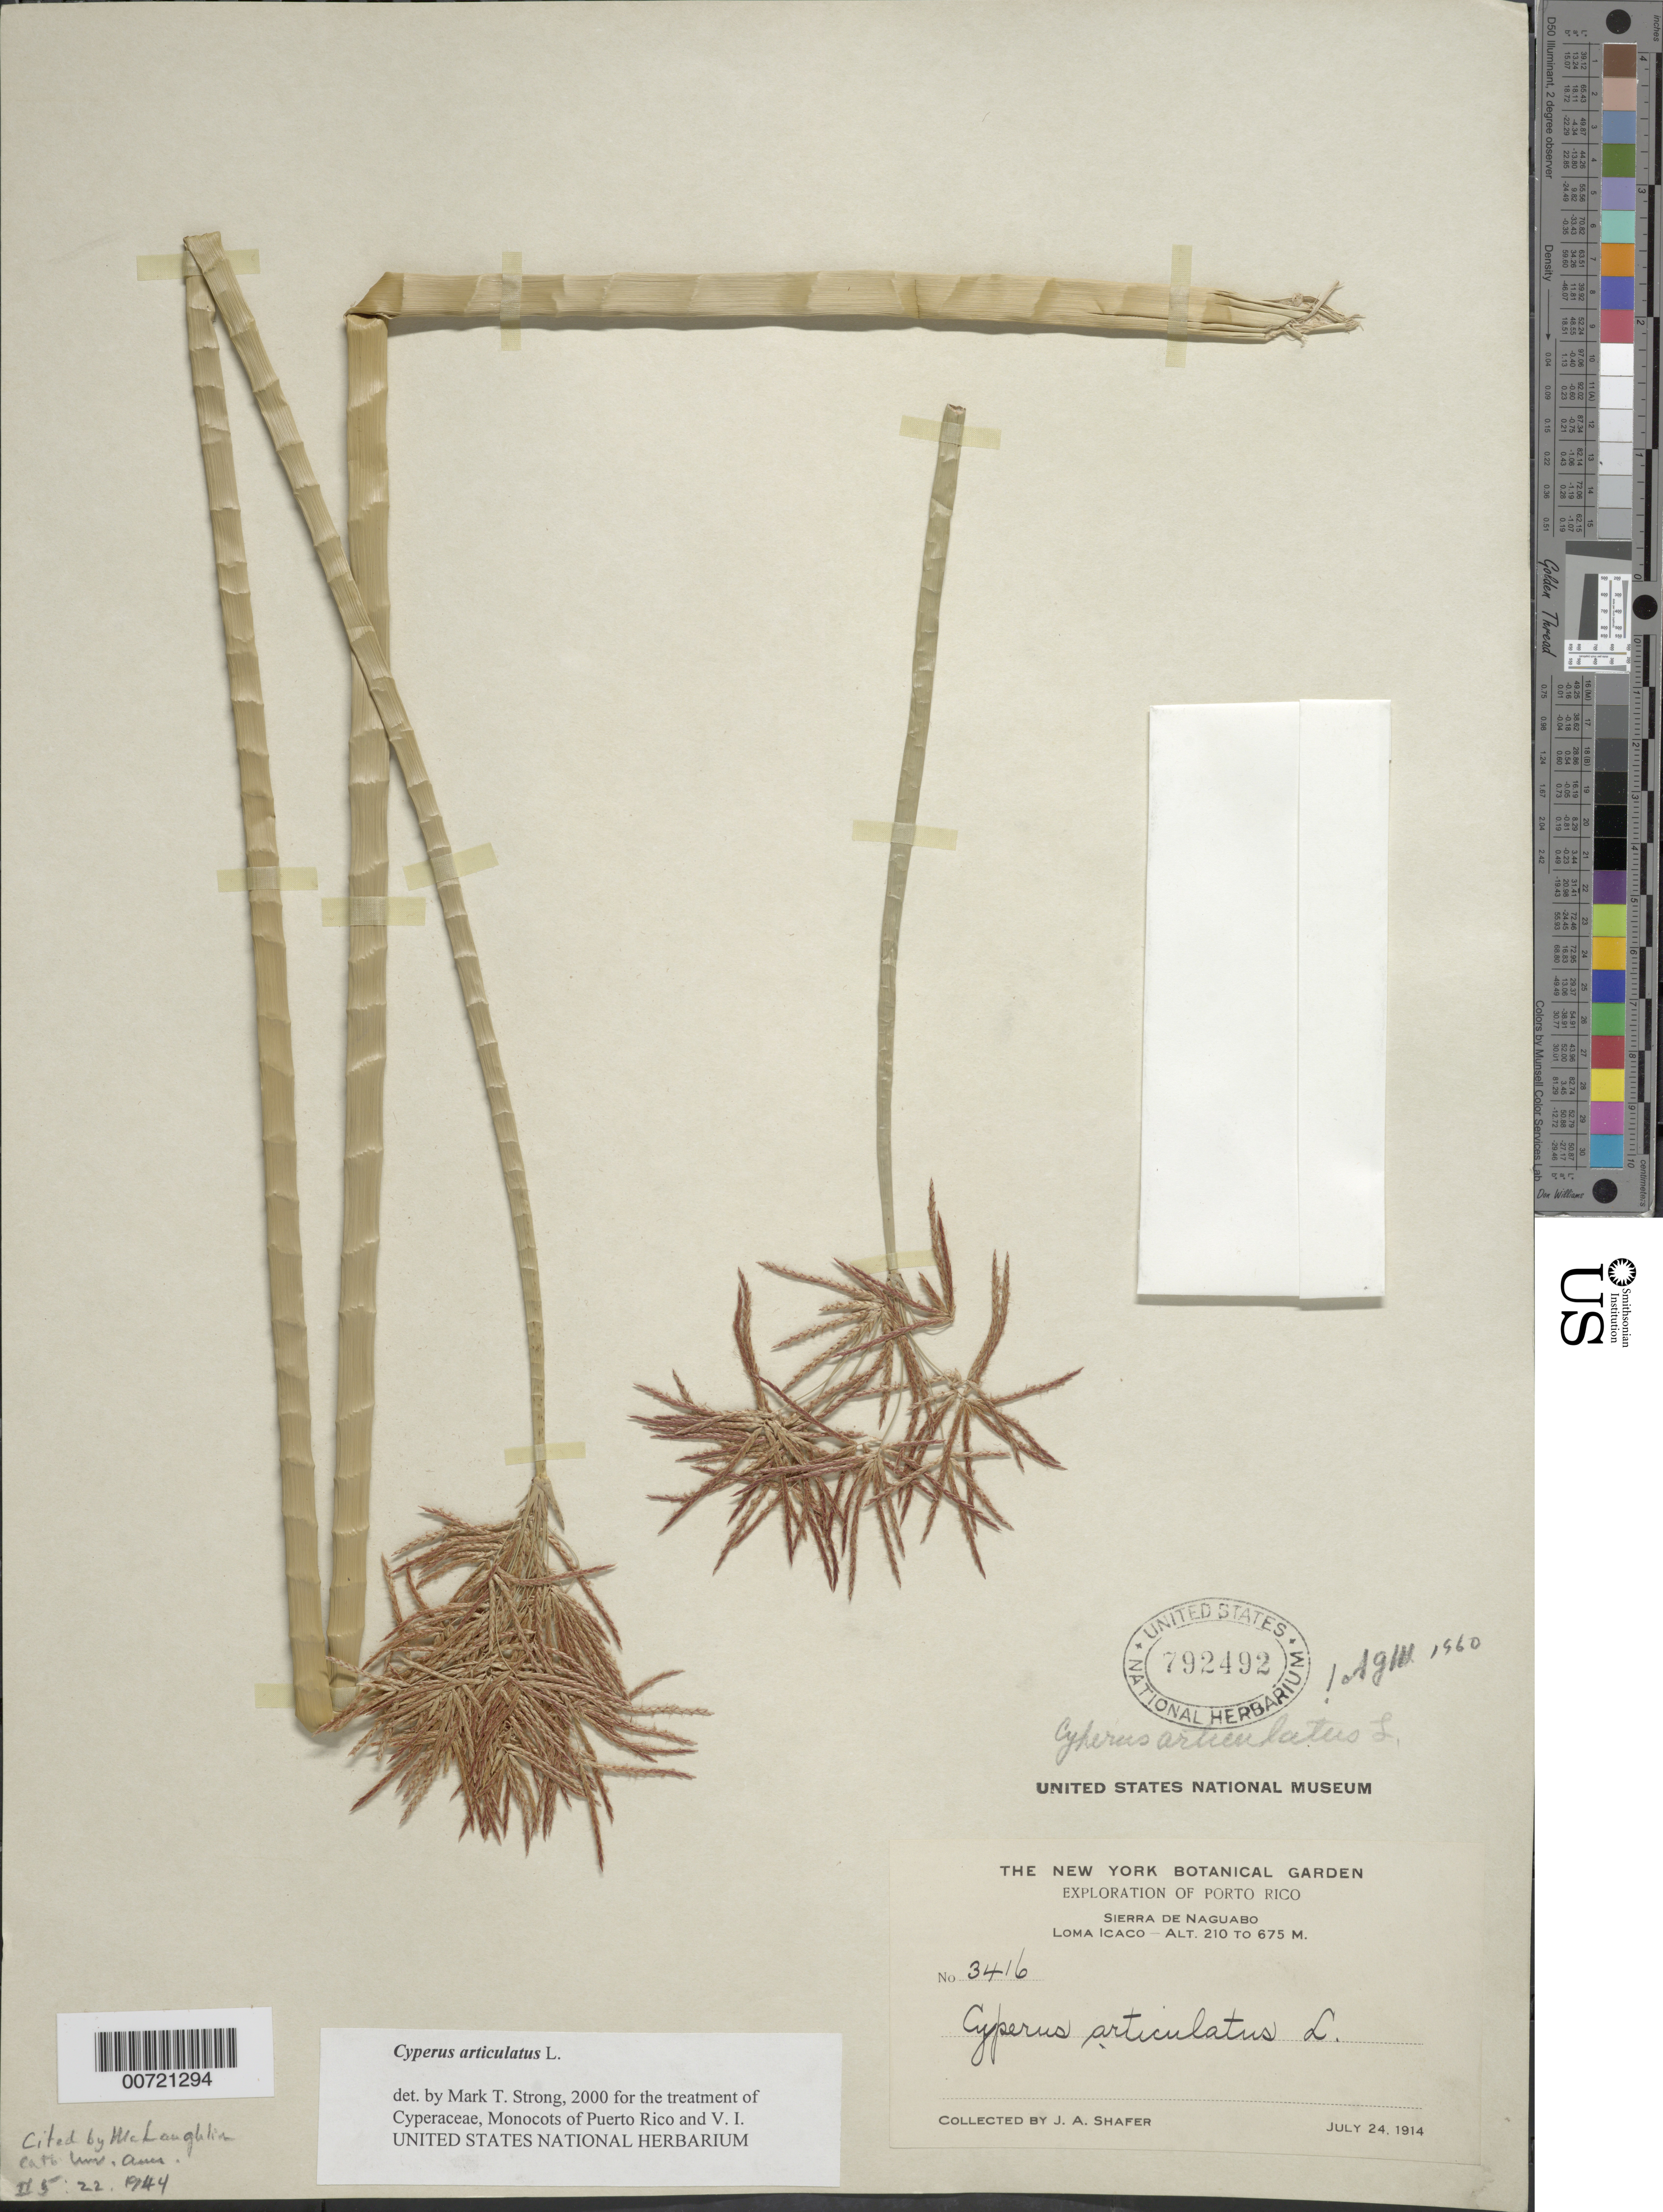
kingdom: Plantae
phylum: Tracheophyta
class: Liliopsida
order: Poales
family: Cyperaceae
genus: Cyperus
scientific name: Cyperus articulatus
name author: L.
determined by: Strong, M. T., (US), Smithsonian Institution - National Museum of Natural History (UNITED STATES)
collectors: J. A. Shafer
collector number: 3416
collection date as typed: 24 Jul 1914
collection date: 1914-07-24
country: Puerto Rico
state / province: Naguabo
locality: Sierra de Naguabo, Loma Icaco.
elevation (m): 210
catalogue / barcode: US 792492